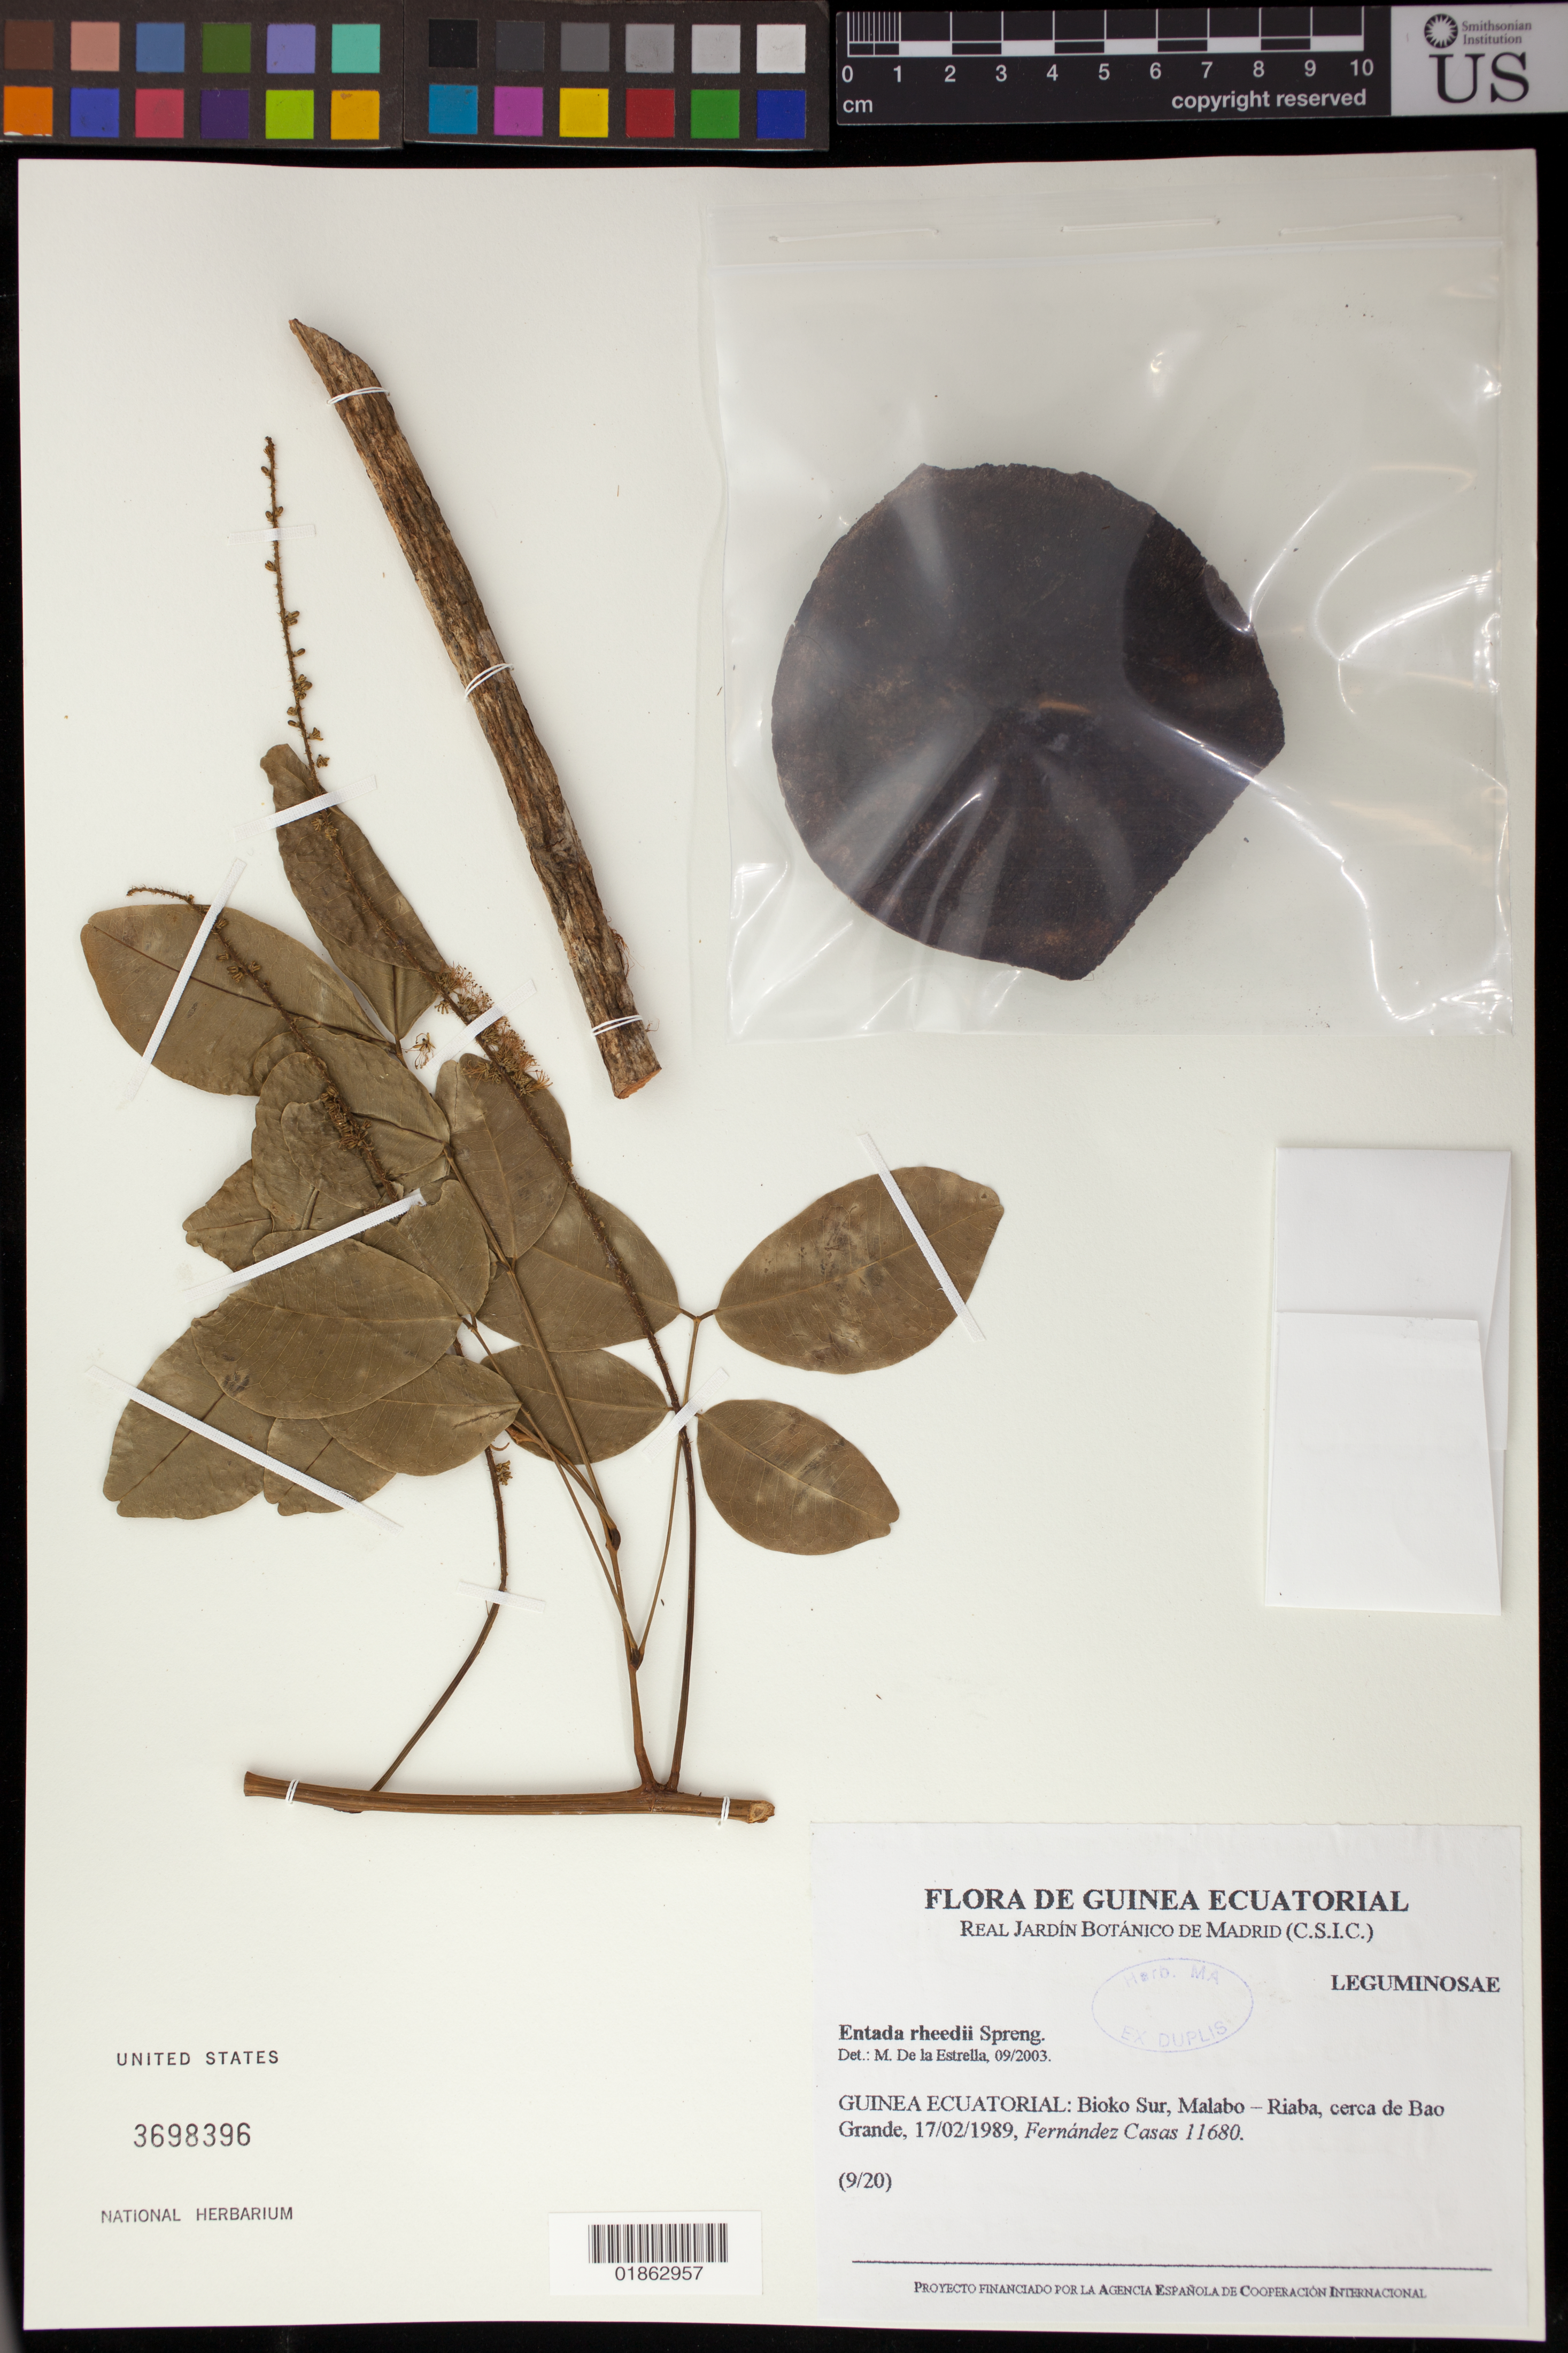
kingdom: Plantae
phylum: Tracheophyta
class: Magnoliopsida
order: Fabales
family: Fabaceae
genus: Entada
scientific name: Entada rheedei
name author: Spreng.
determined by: de la Estrella, M.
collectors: F. Casas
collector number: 11680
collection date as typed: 17 Feb 1989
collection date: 1989-02-17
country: Equatorial Guinea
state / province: Bioko Sur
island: Bioko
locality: Malabo - Riaba, cerca de Bao Grande.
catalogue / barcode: US 3698396